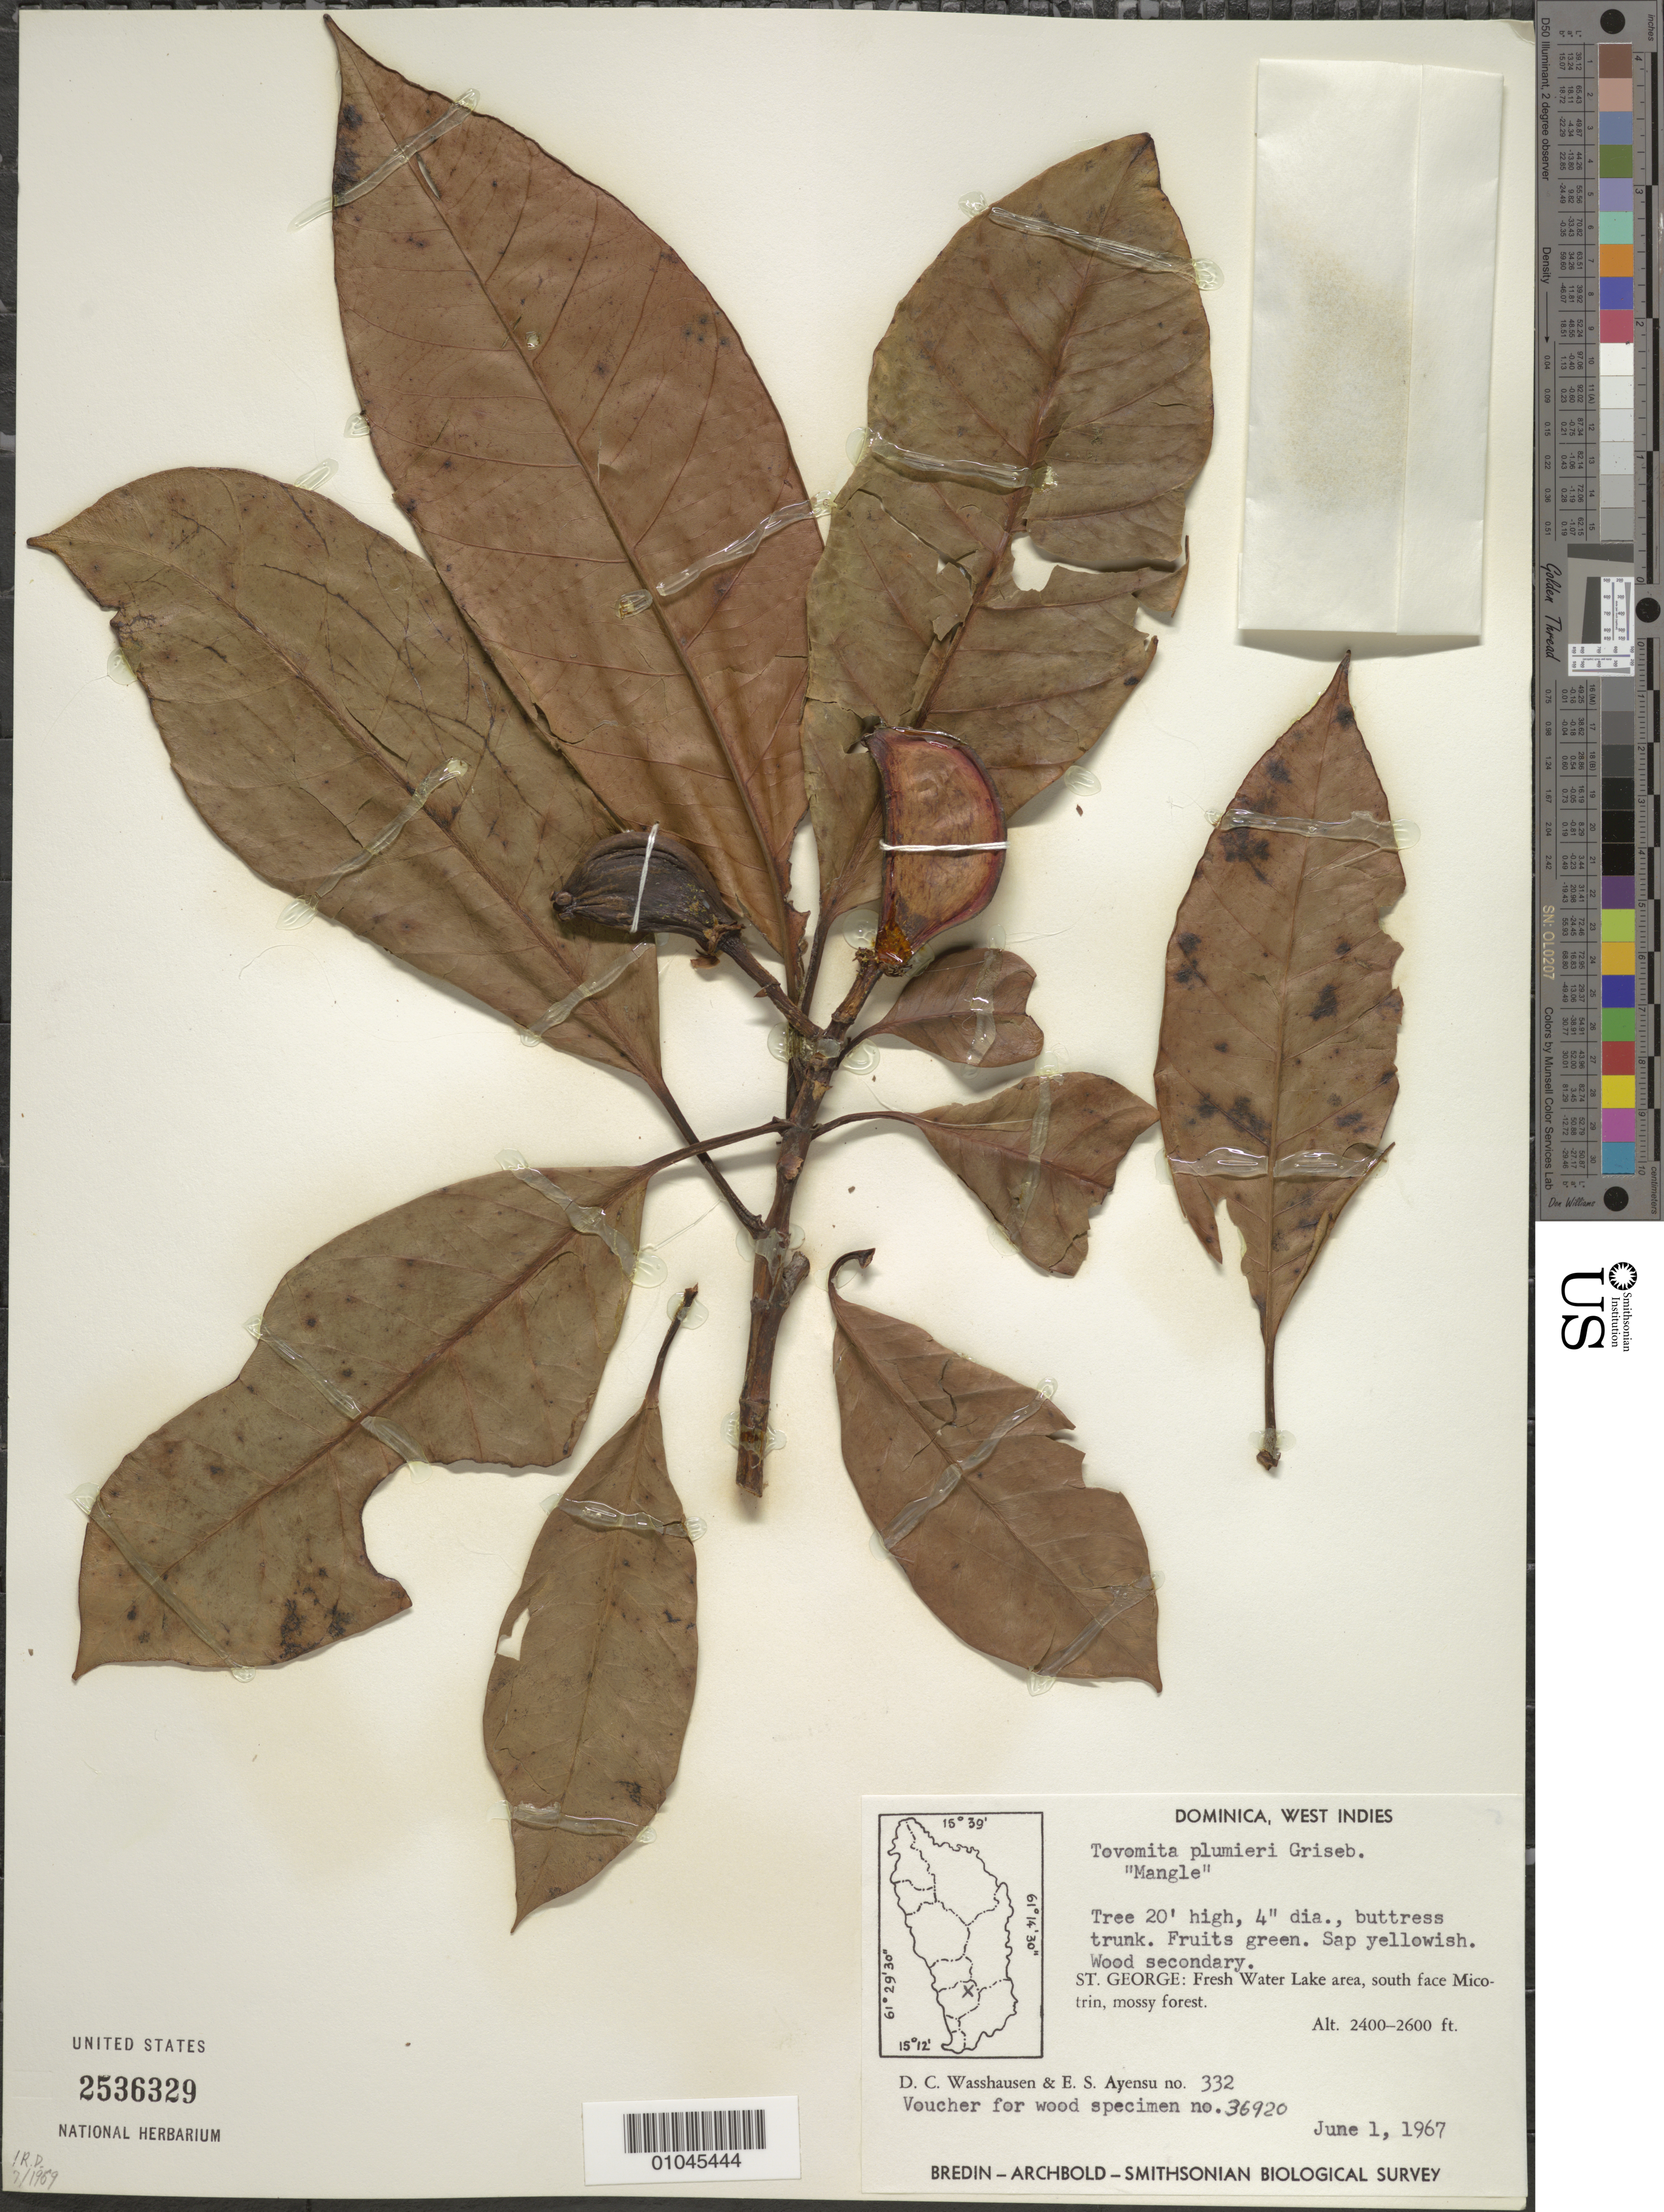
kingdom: Plantae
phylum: Tracheophyta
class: Magnoliopsida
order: Malpighiales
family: Clusiaceae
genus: Tovomita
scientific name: Tovomita plumieri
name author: Griseb.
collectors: D. C. Wasshausen & E. S. Ayensu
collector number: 332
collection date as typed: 01 Jun 1967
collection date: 1967-06-01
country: Dominica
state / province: St. George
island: Dominica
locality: St. George: Fresh Water Lake area, south face Micotrin, mossy forest.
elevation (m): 732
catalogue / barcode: US 2536329